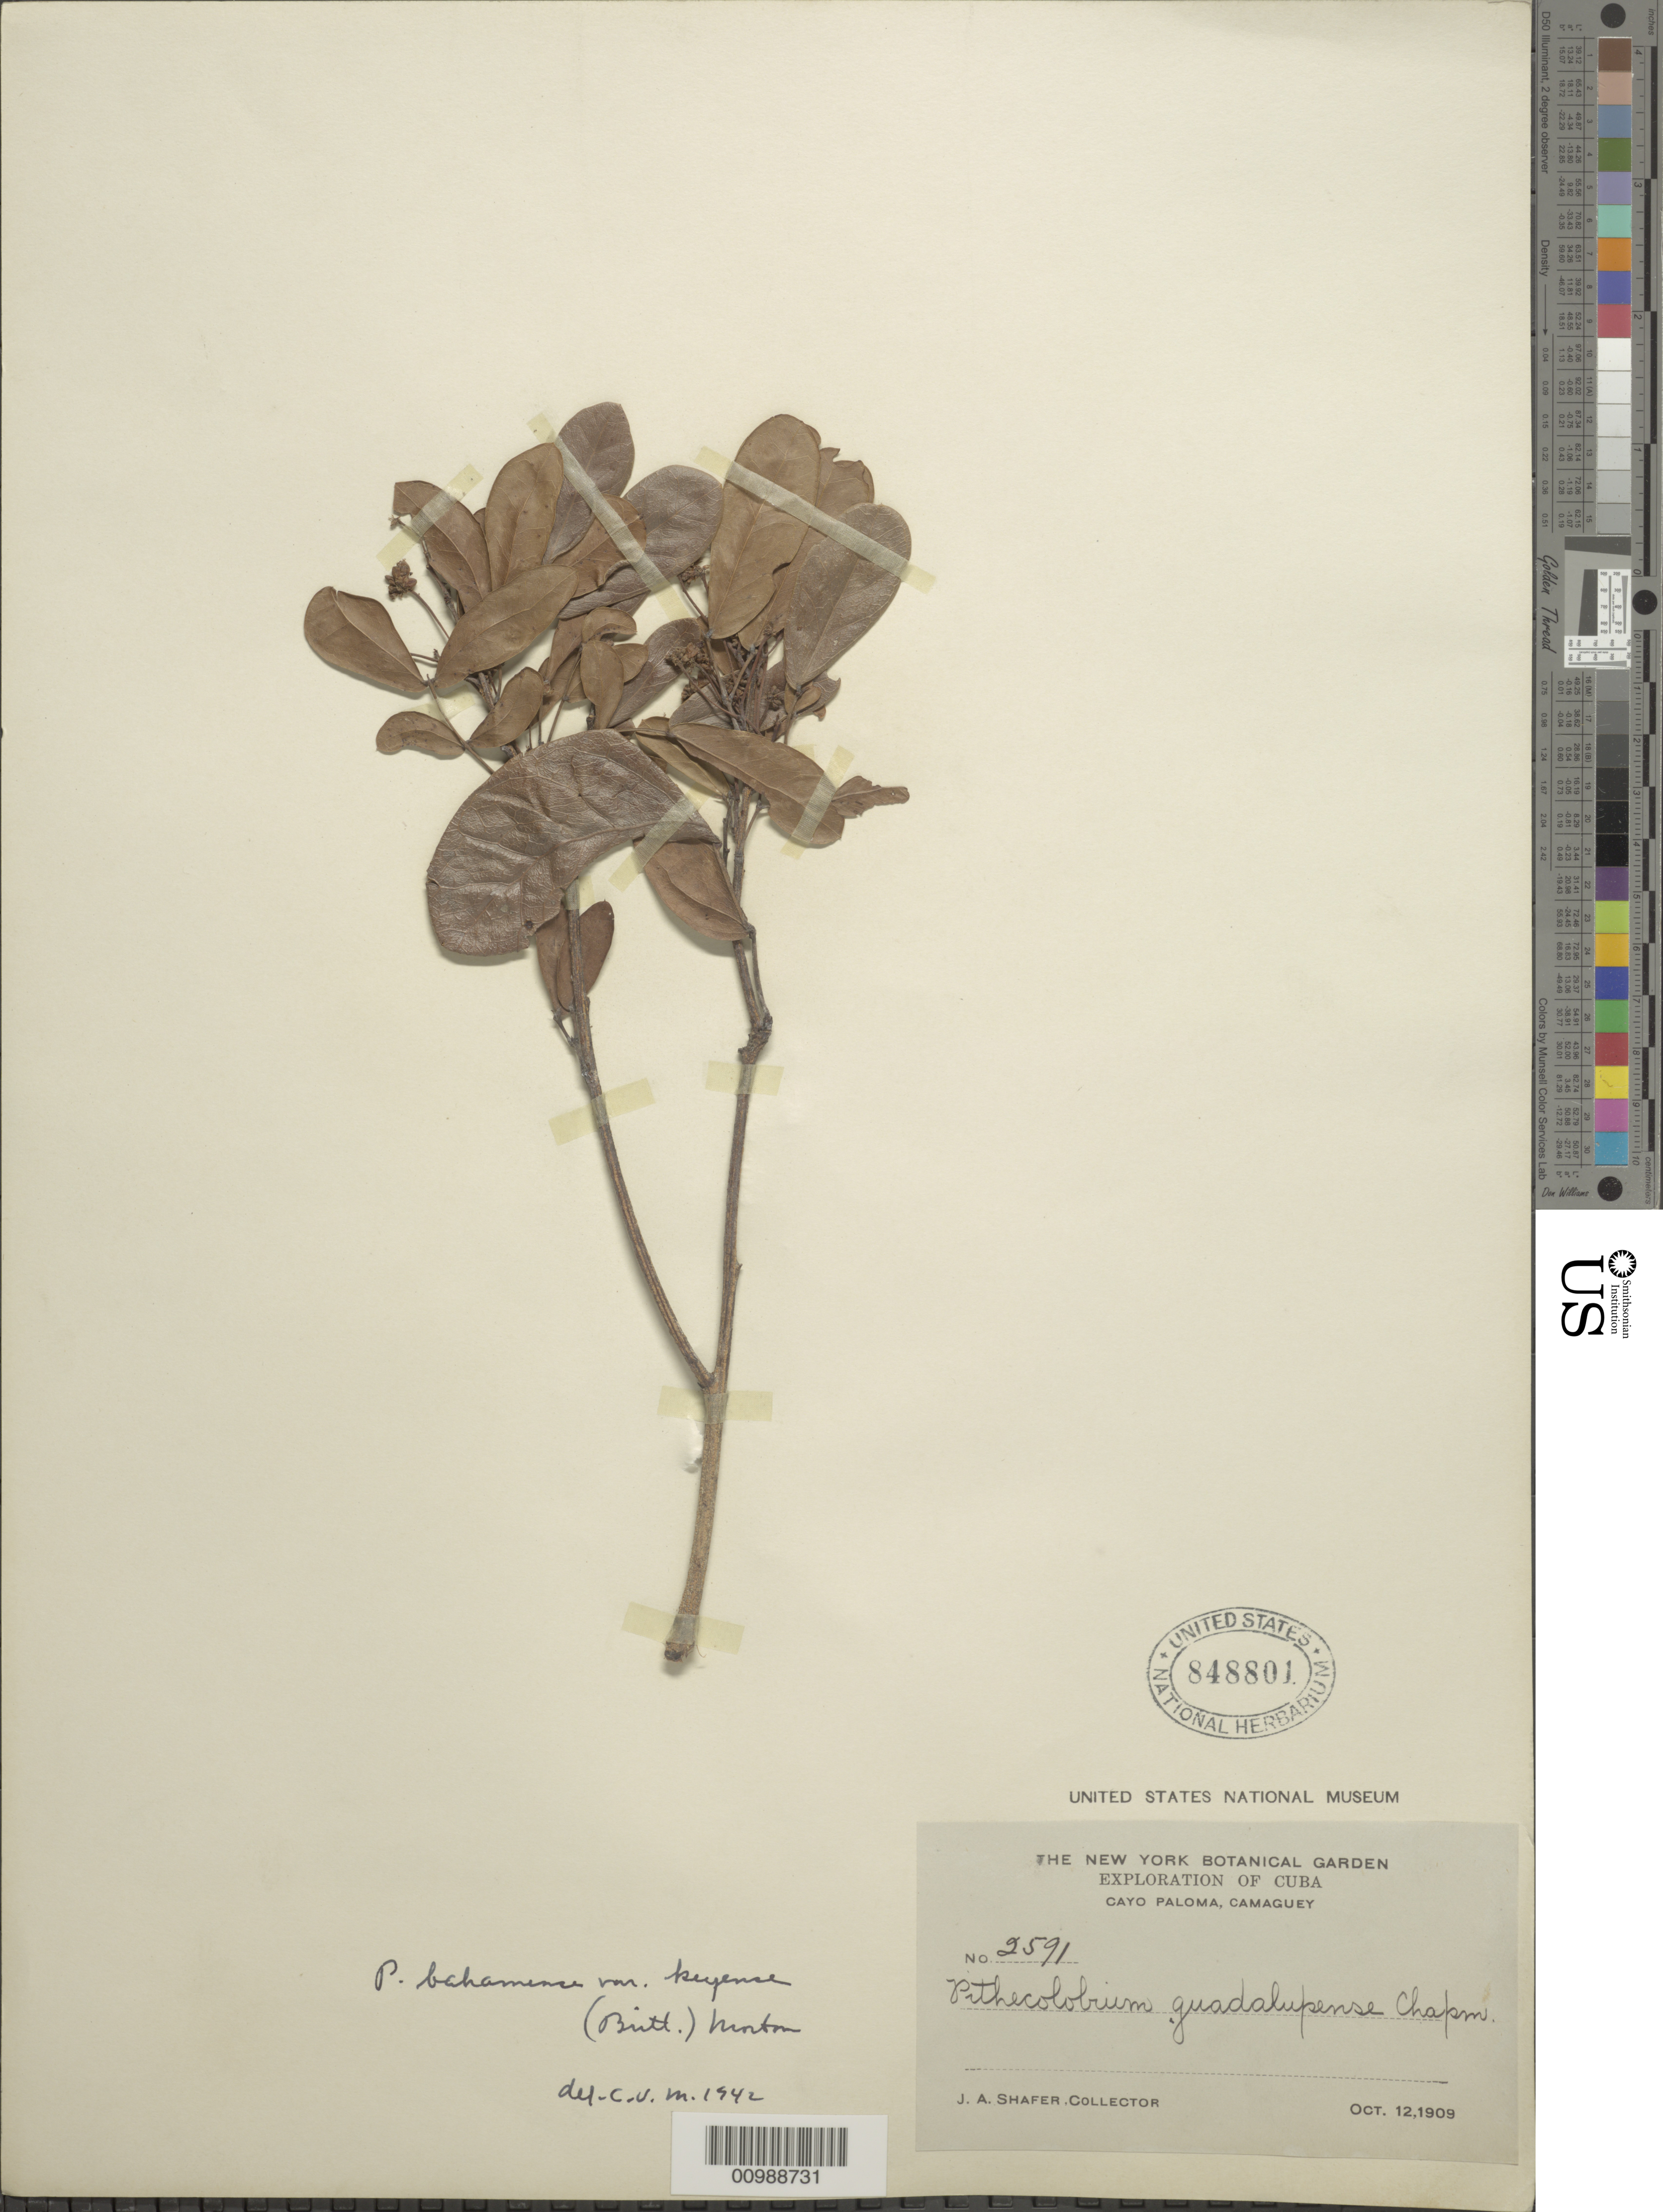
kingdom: Plantae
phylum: Tracheophyta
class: Magnoliopsida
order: Fabales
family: Fabaceae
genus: Pithecellobium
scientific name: Pithecellobium keyense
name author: Britton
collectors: J. A. Shafer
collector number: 2591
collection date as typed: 12 Oct 1909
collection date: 1909-10-12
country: Cuba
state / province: Camagüey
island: Cuba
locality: Cayo Paloma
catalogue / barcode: US 848801